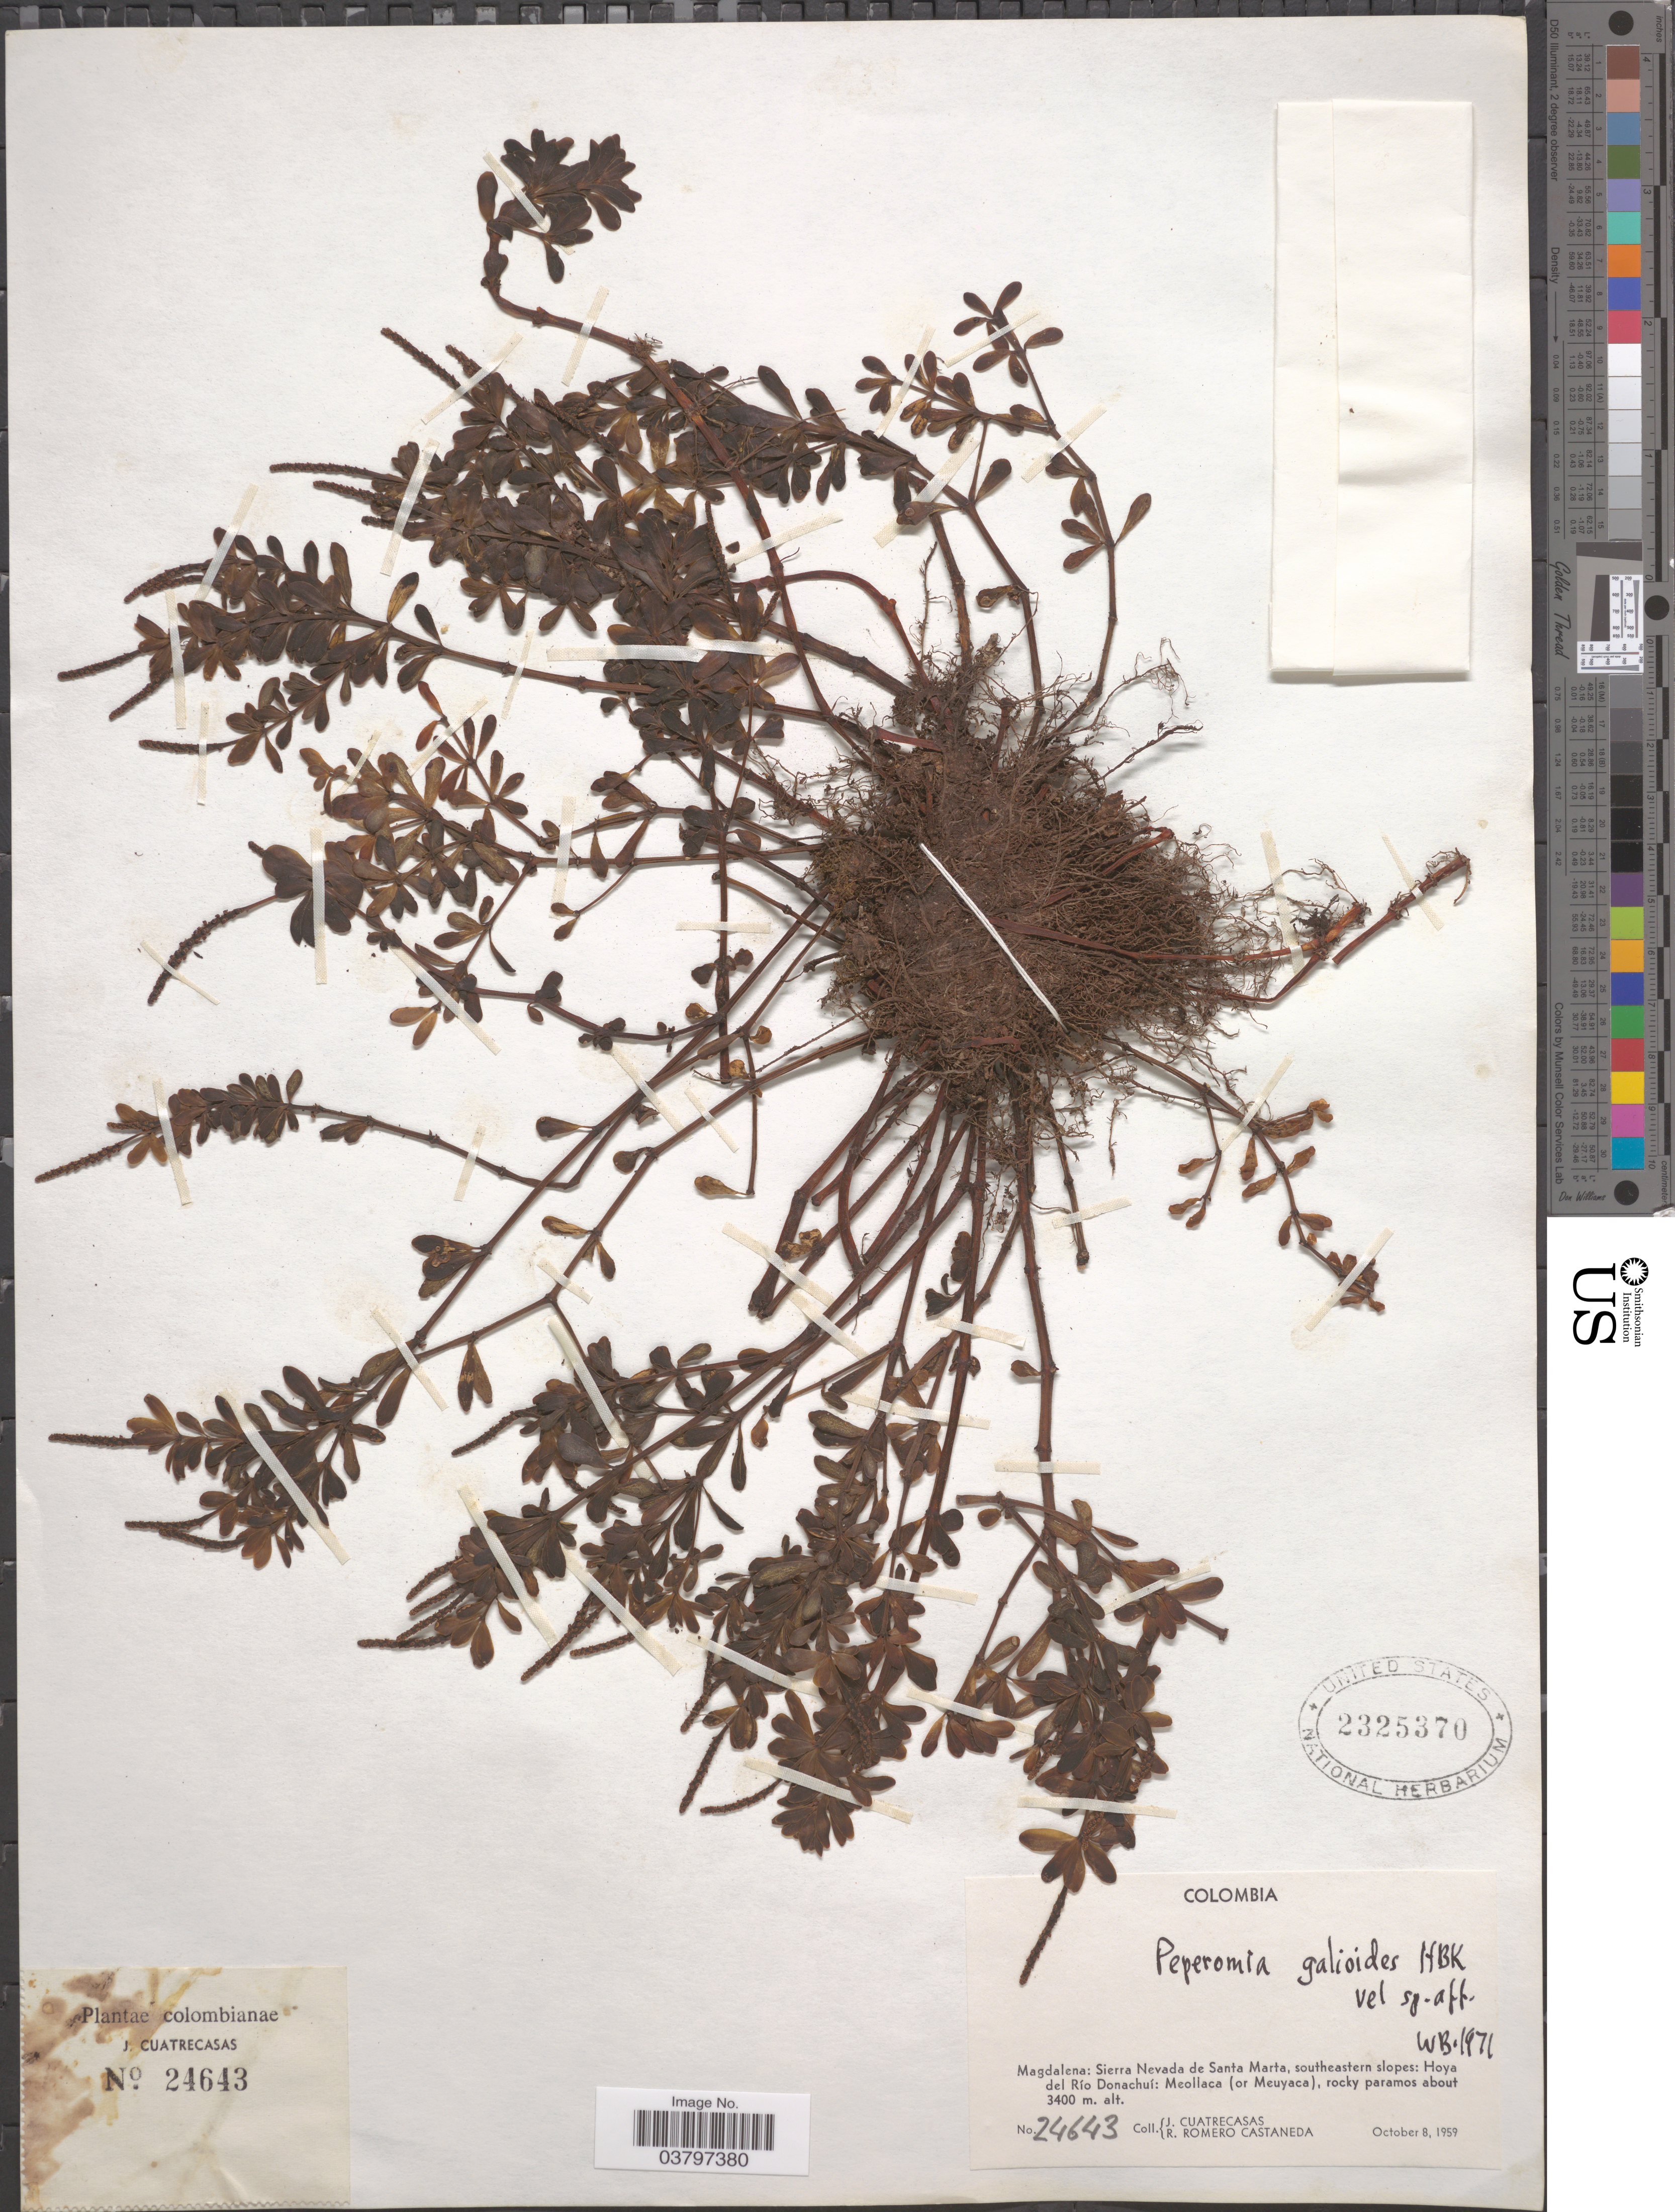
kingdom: Plantae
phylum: Tracheophyta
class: Magnoliopsida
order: Piperales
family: Piperaceae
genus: Peperomia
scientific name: Peperomia galioides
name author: Kunth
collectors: J. Cuatrecasas & R. Romero Castañeda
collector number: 24643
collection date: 1959-10-08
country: Colombia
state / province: Magdalena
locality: Sierra Nevada de Santa Marta, southeastern slopes: Hoya del Río Donachuí: Meollaca (or Meuyaca).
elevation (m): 3400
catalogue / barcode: US 2325370